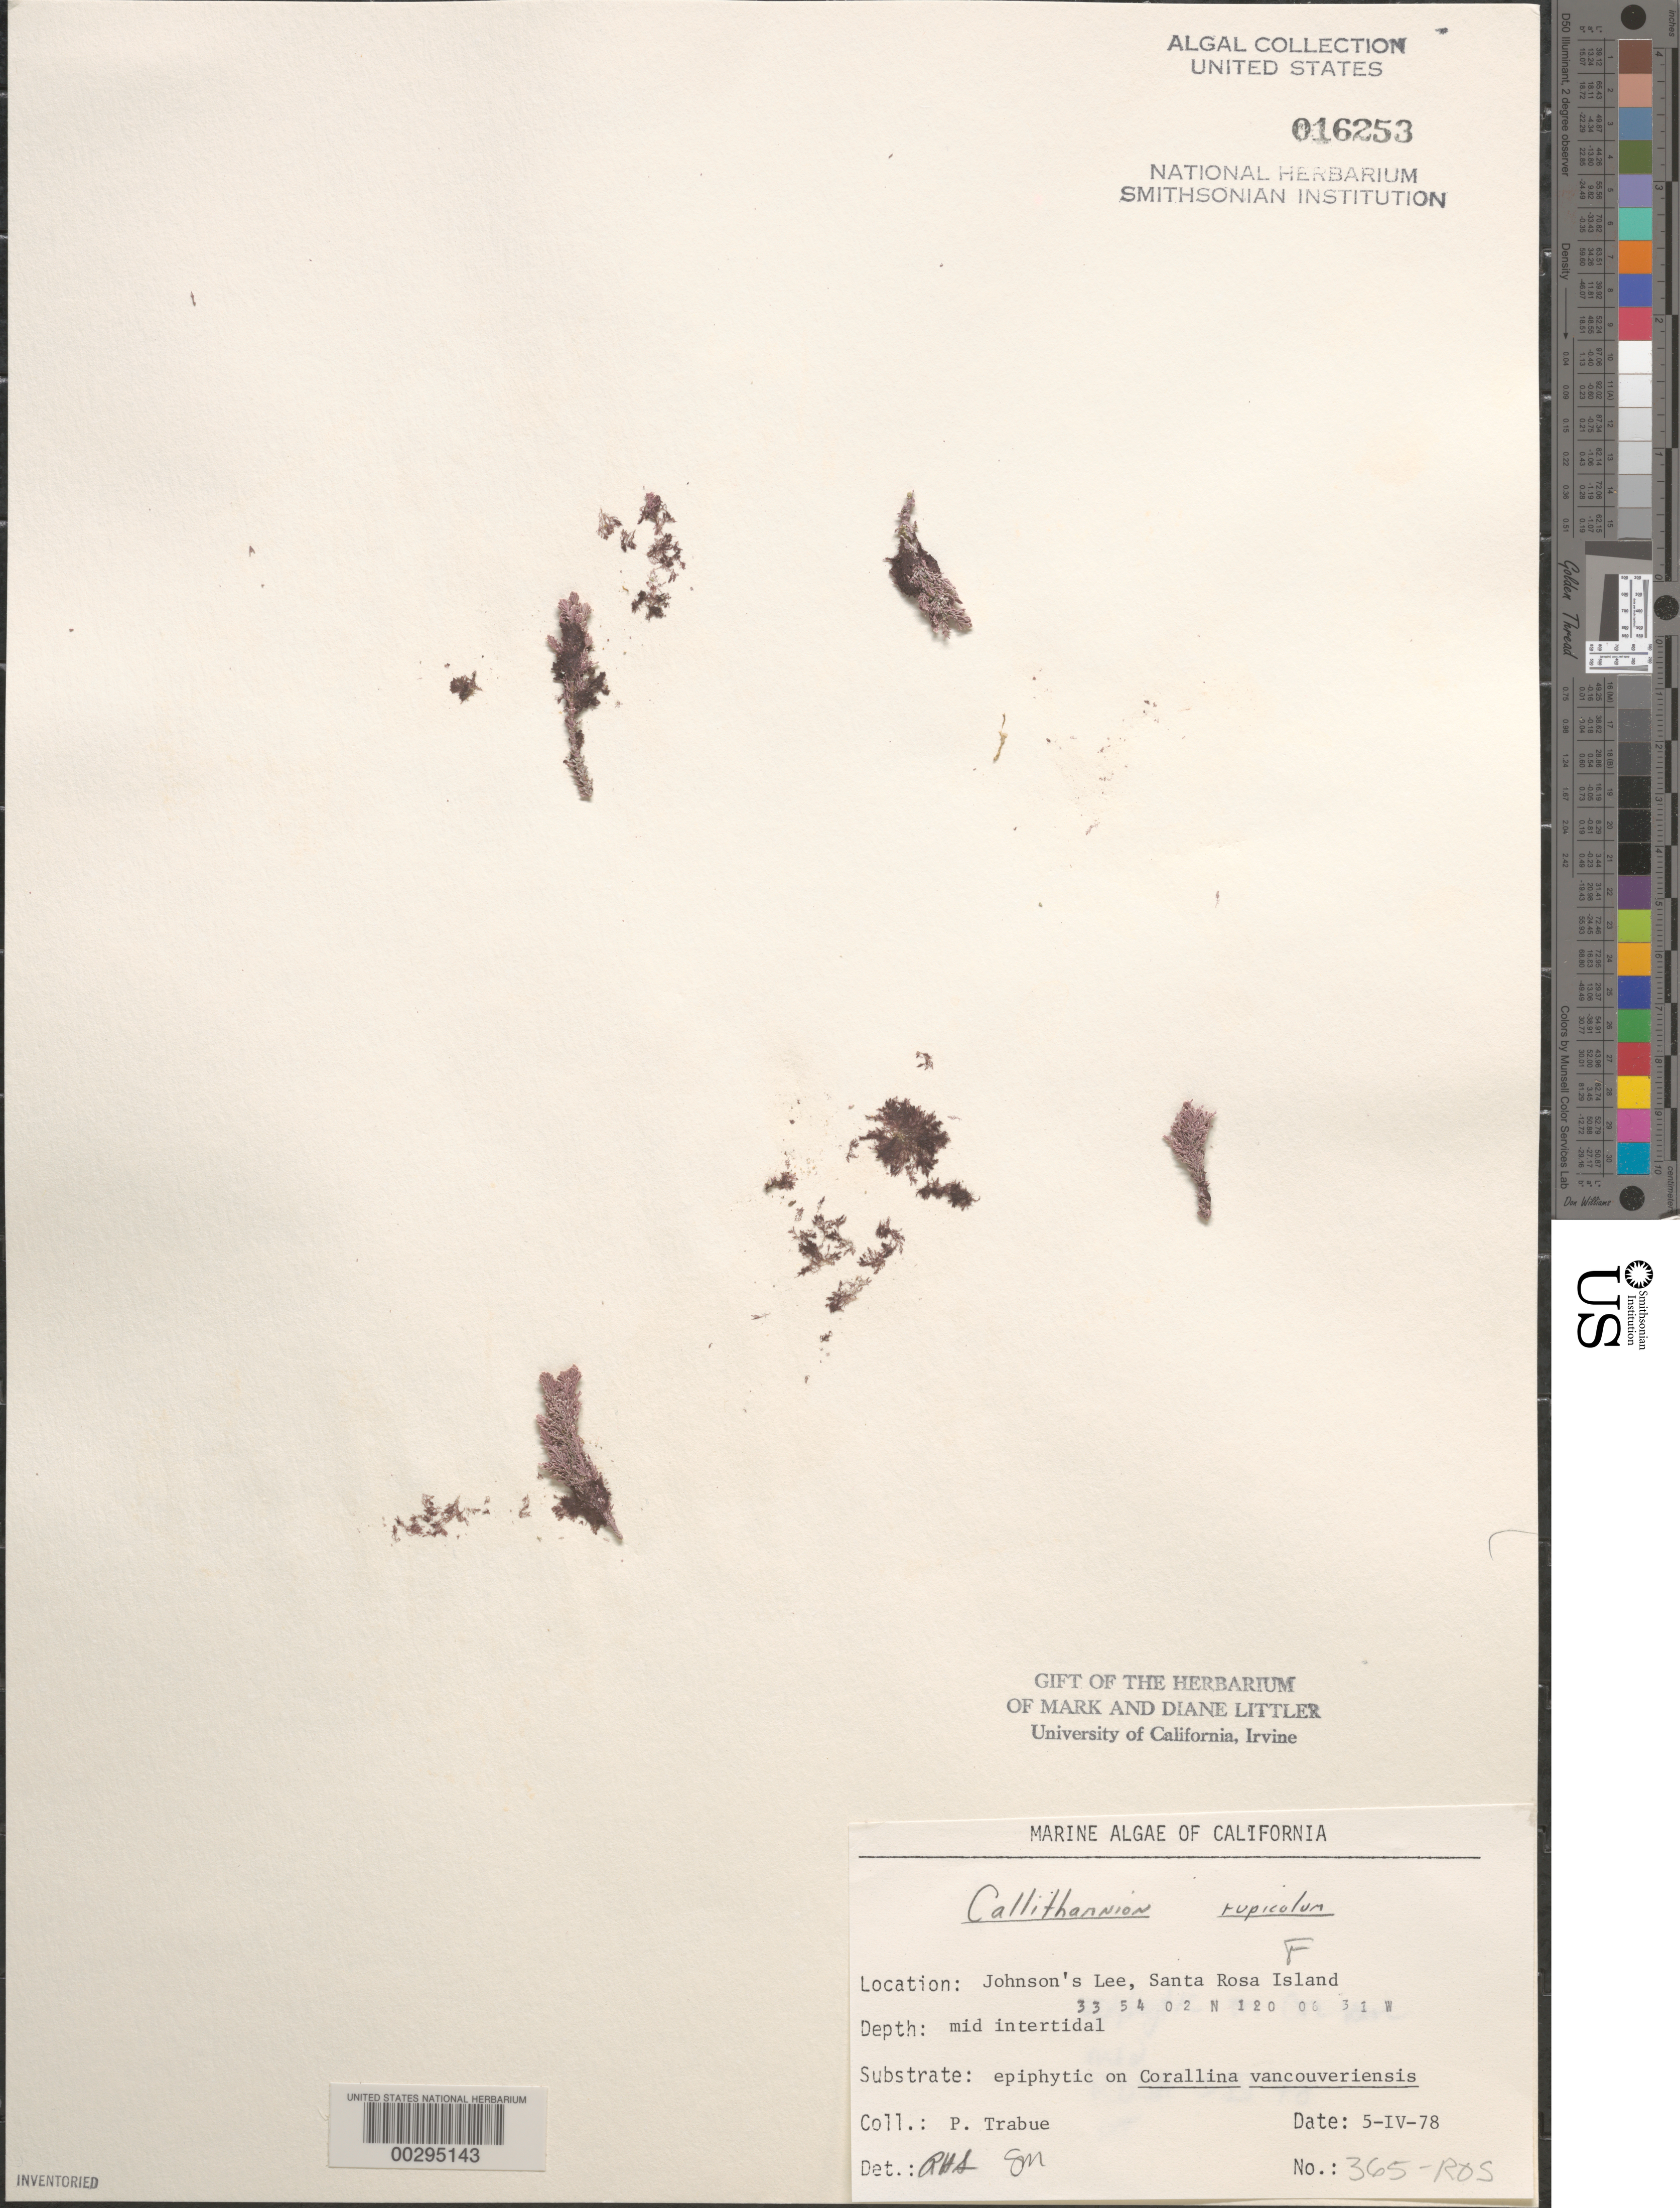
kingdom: Plantae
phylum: Rhodophyta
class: Florideophyceae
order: Ceramiales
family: Callithamniaceae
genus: Callithamnion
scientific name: Callithamnion rupicolum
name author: (C.L. Anderson) C.L. Anderson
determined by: Sims, Robert H.; Murray, S. N.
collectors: P. J. Trabue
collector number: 365-ros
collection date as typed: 05 Apr 1978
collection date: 1978-04-05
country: United States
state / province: California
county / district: Santa Barbara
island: Santa Rosa Island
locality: Johnson's Lee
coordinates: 33 54 02 N, 120 06 31 W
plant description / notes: BLM-SOCALBIGHT Rocky Intertidal Survey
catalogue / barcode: US 16253